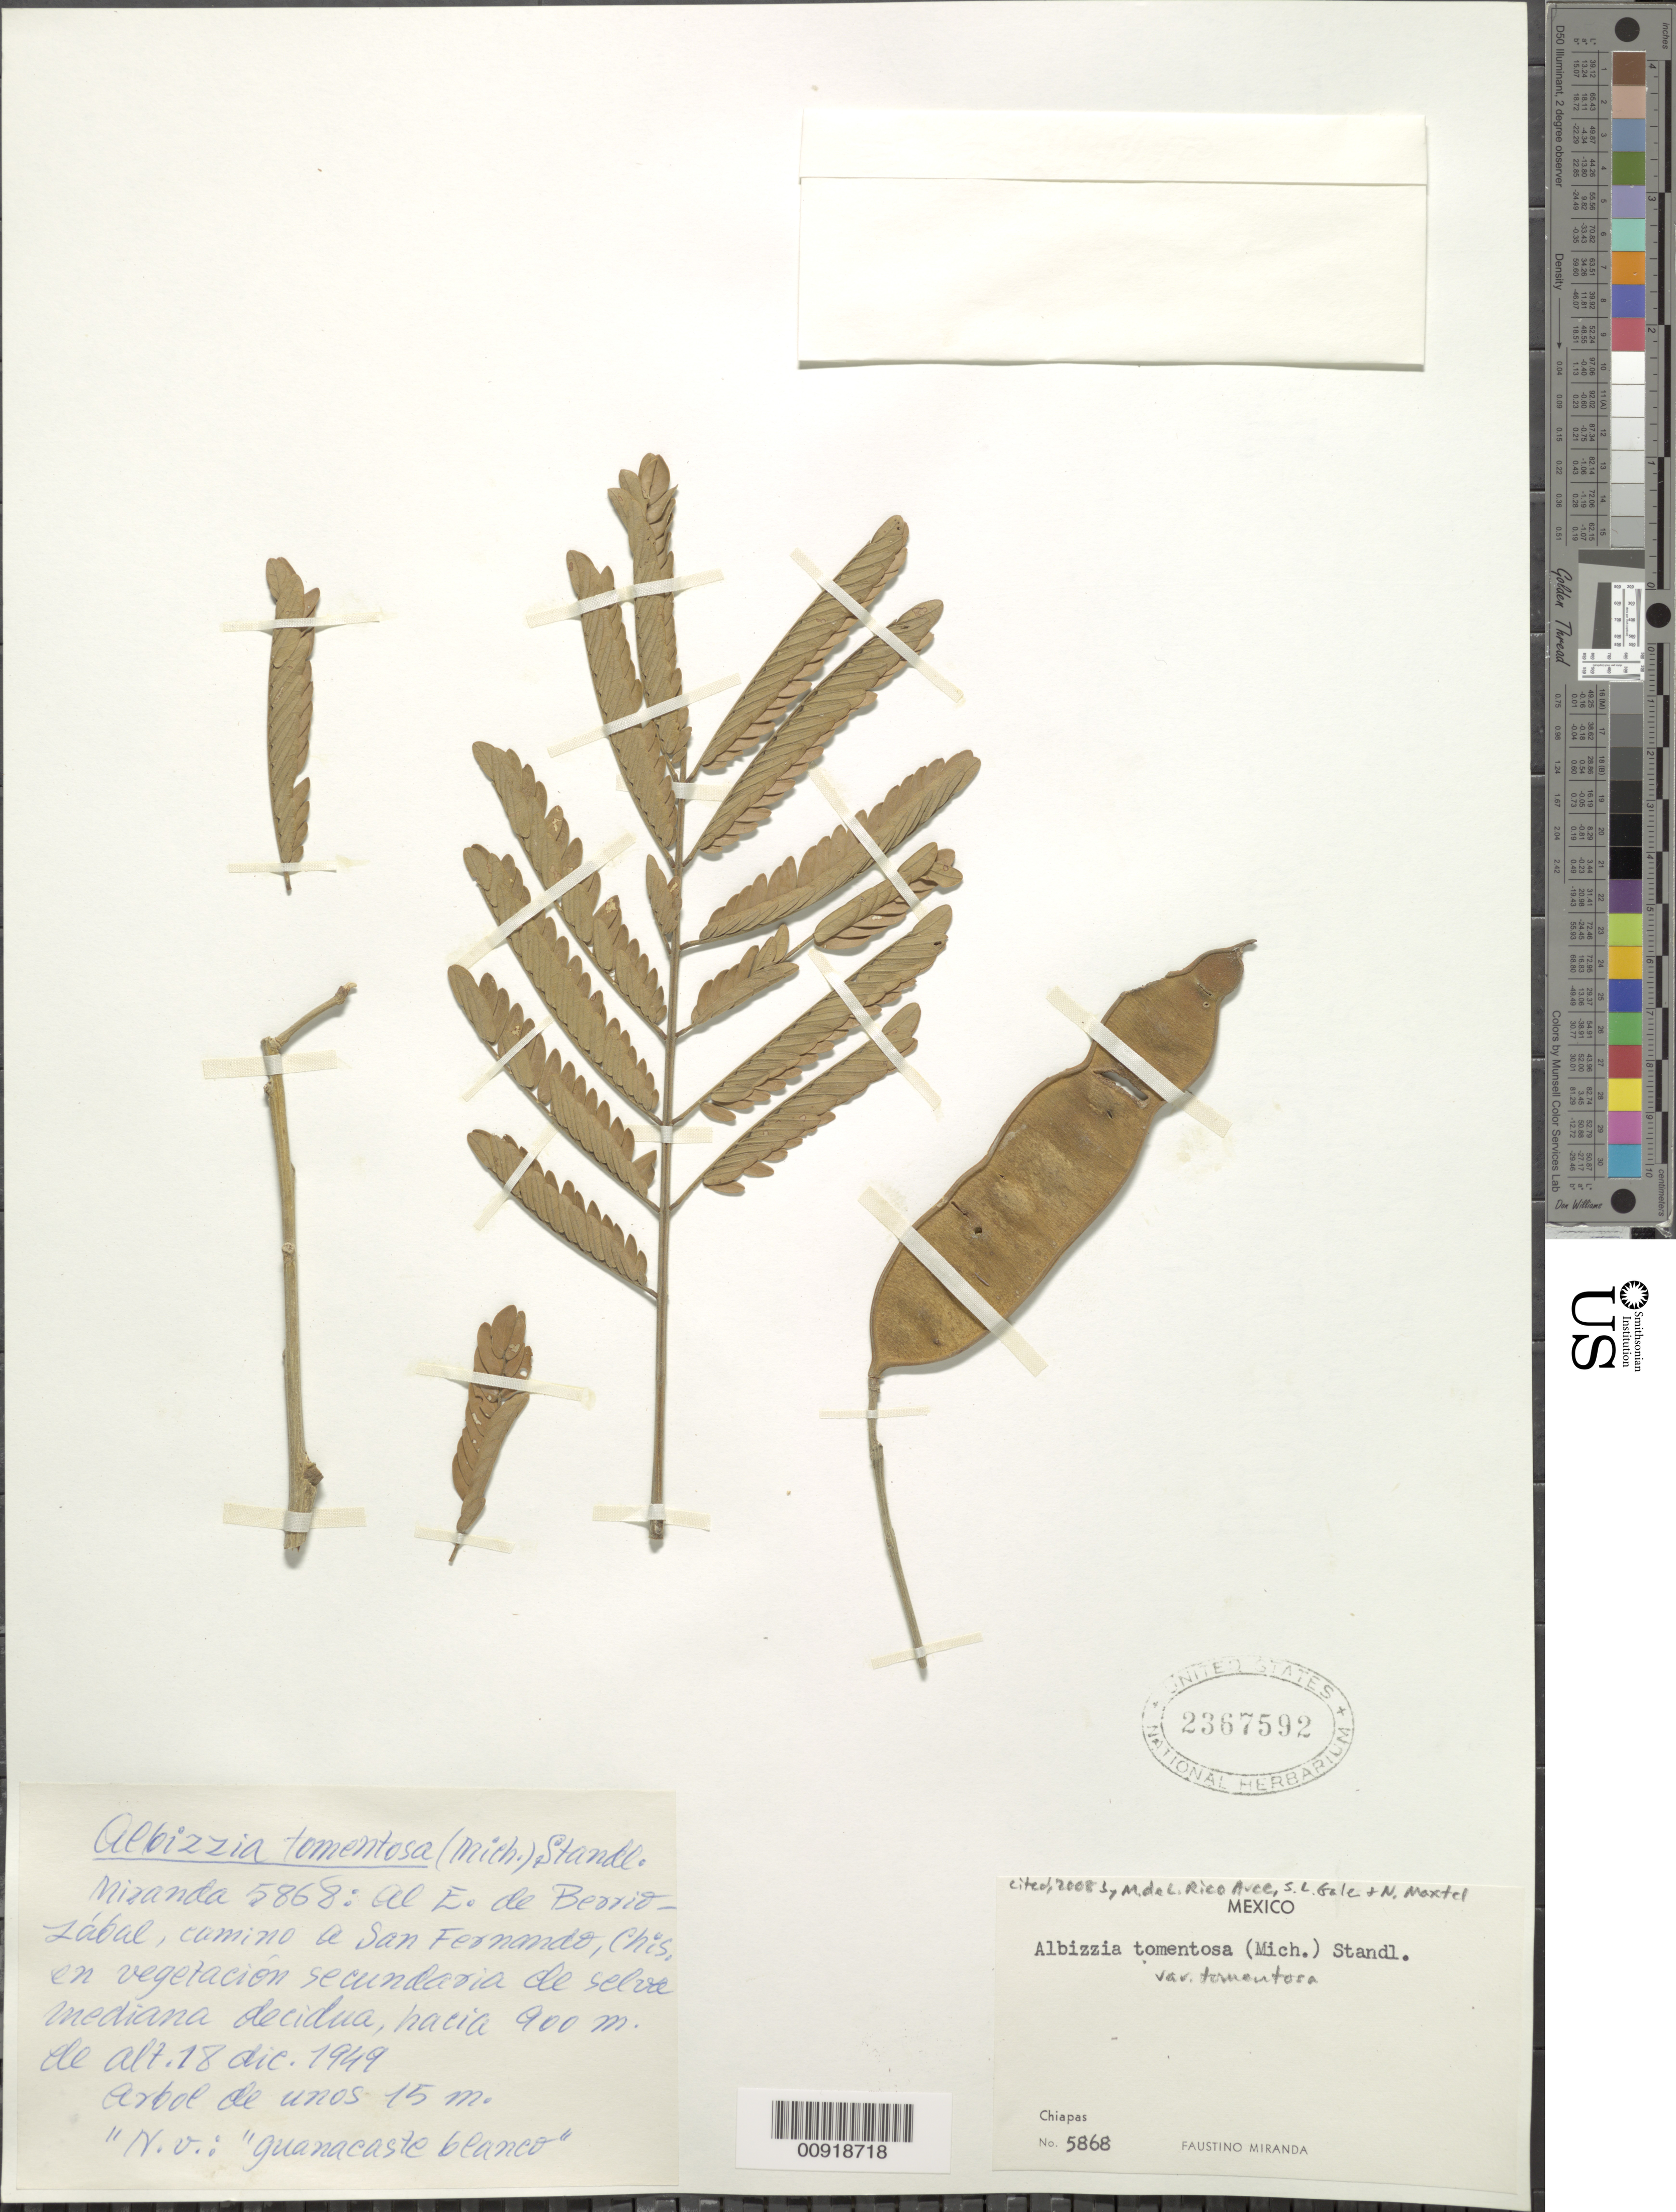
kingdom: Plantae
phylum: Tracheophyta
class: Magnoliopsida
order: Fabales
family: Fabaceae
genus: Pseudalbizzia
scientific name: Pseudalbizzia tomentosa var. tomentosa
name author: (Micheli) Koenen & Duno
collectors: Miranda G., F.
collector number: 5868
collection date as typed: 18 Dec 1949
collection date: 1949-12-18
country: Mexico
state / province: Chiapas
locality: Al E de Berriozábal, camino a San Fernando, Chiapas.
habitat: En vegetación secundaria de selva mediana decidua.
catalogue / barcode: US 2367592